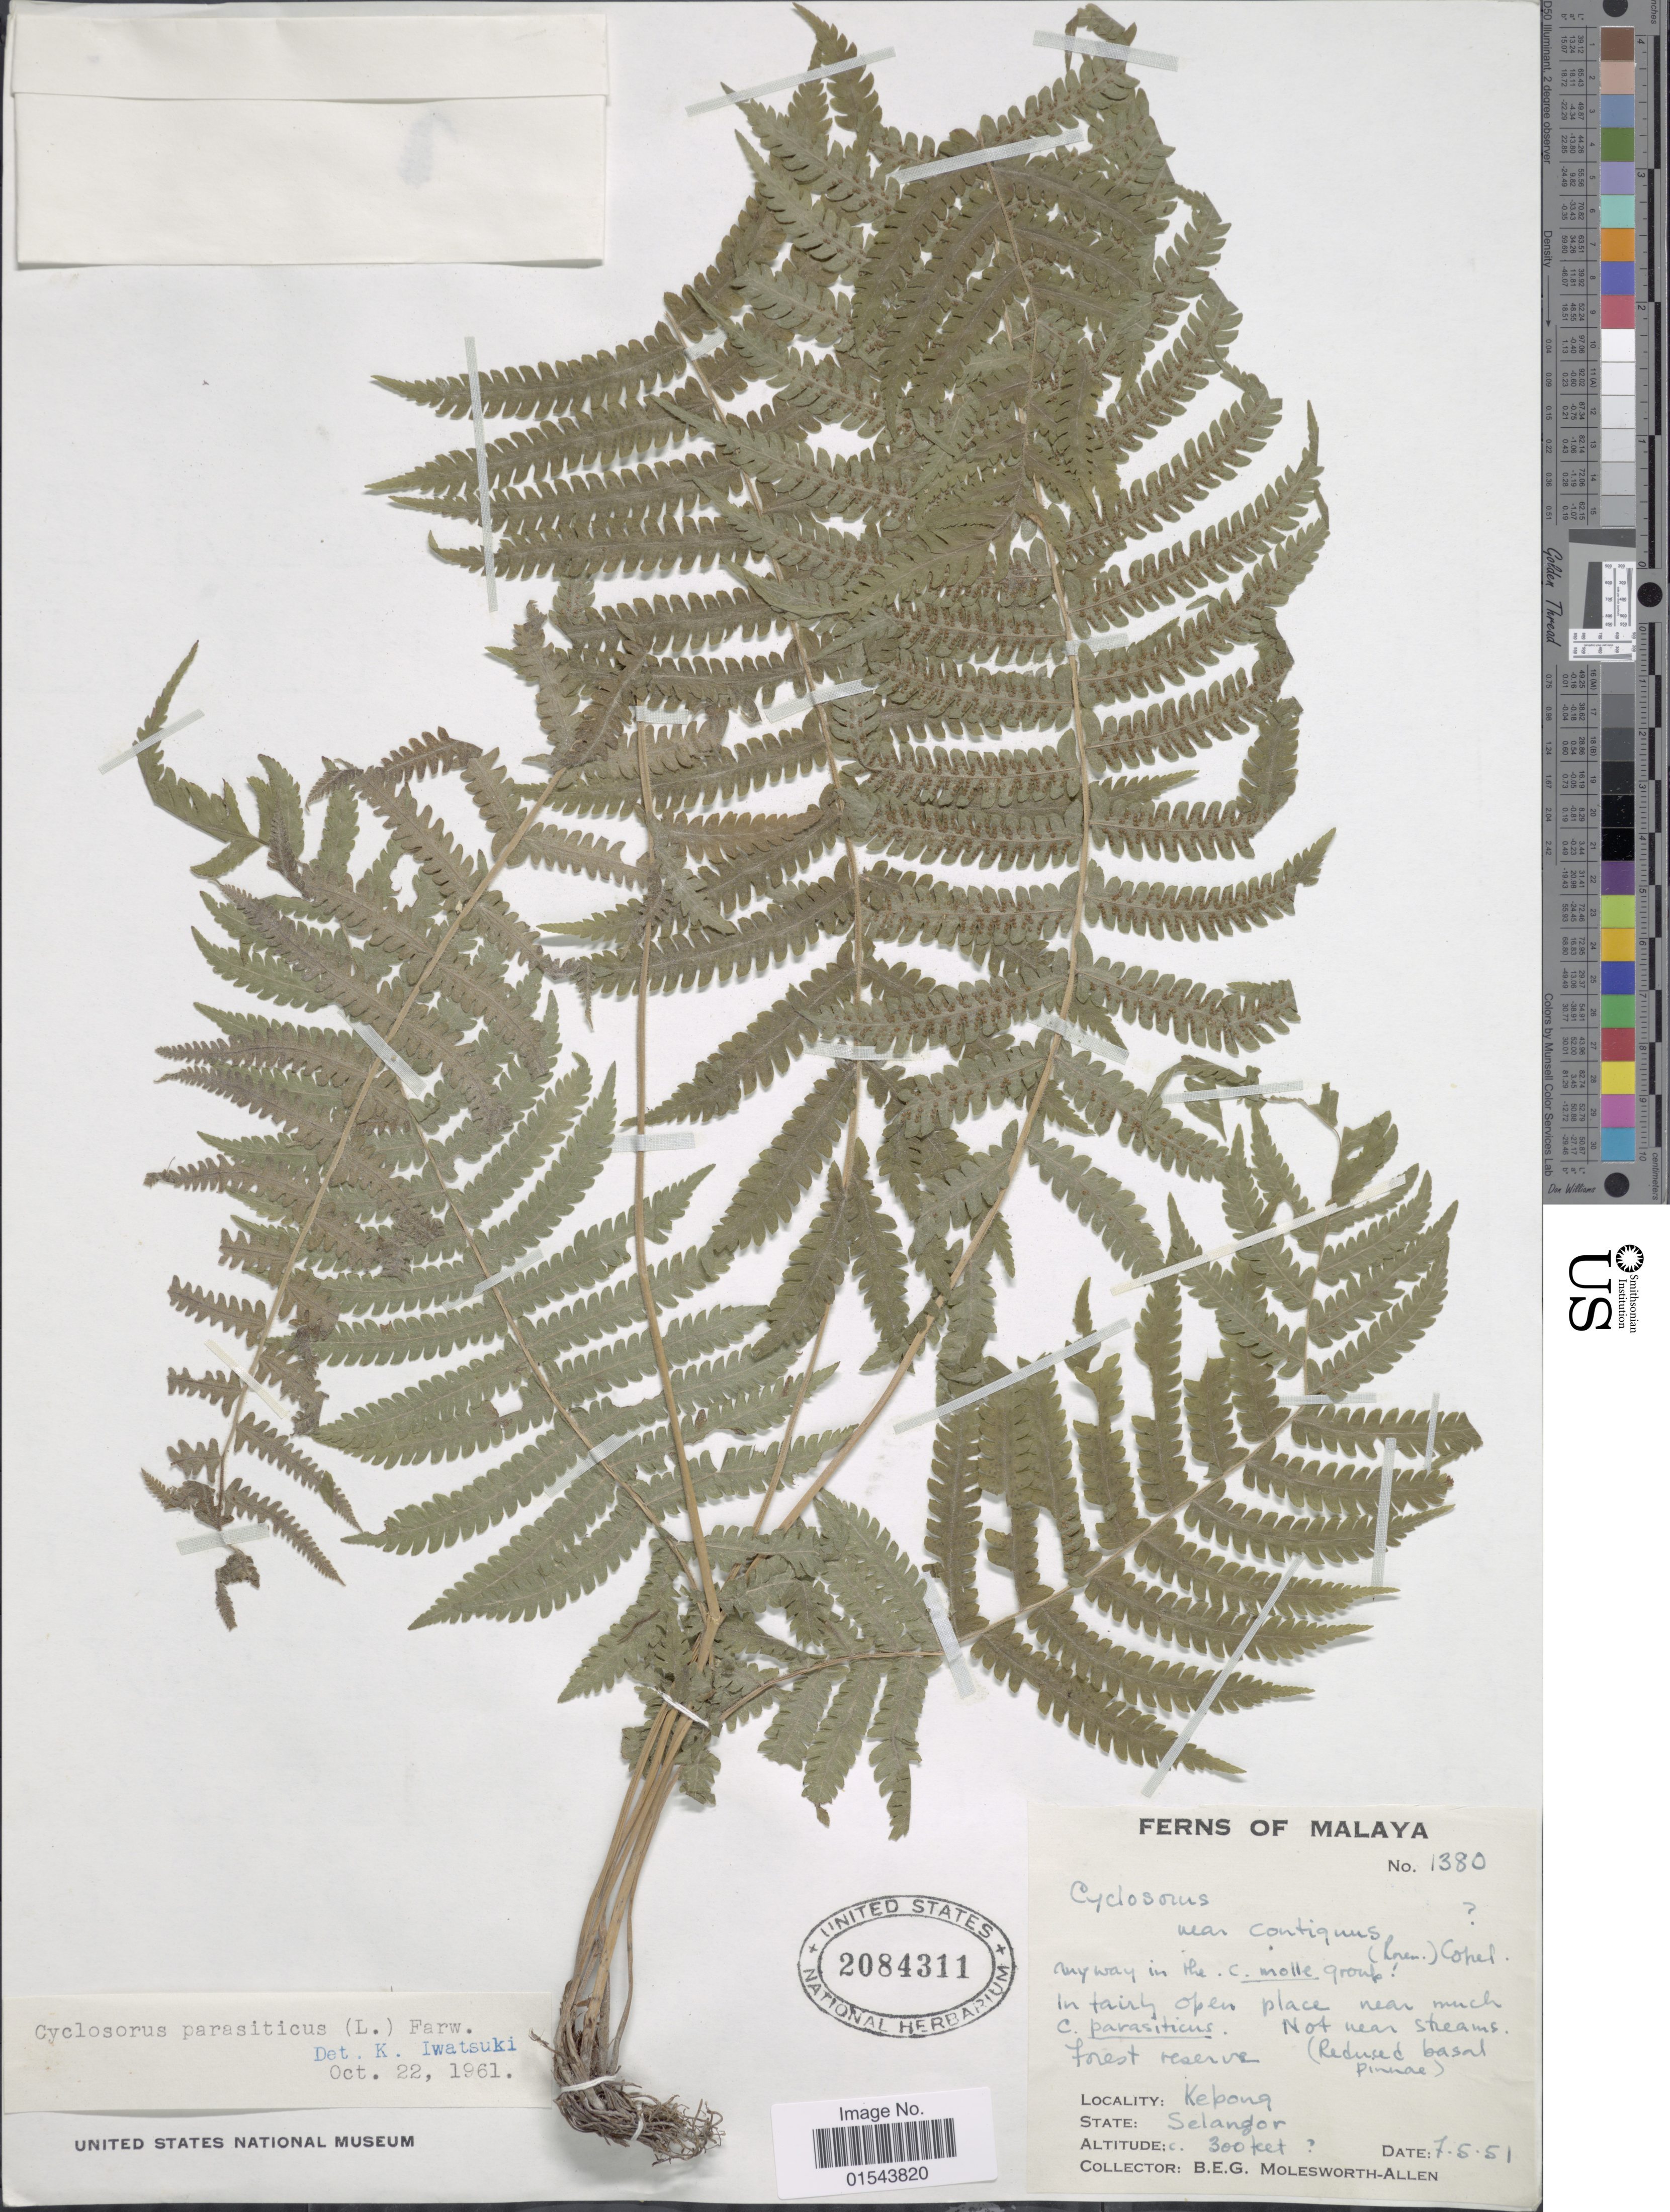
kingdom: Plantae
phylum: Tracheophyta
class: Polypodiopsida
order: Polypodiales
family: Thelypteridaceae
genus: Christella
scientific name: Christella parasitica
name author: (L.) H. Lév.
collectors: B. E. G. Molesworth-Allen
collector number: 1380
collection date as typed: Transcribed d/m/y: 7/5/51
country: Malaysia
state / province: Selangor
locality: Kebong, Selangor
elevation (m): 91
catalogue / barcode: US 2084311